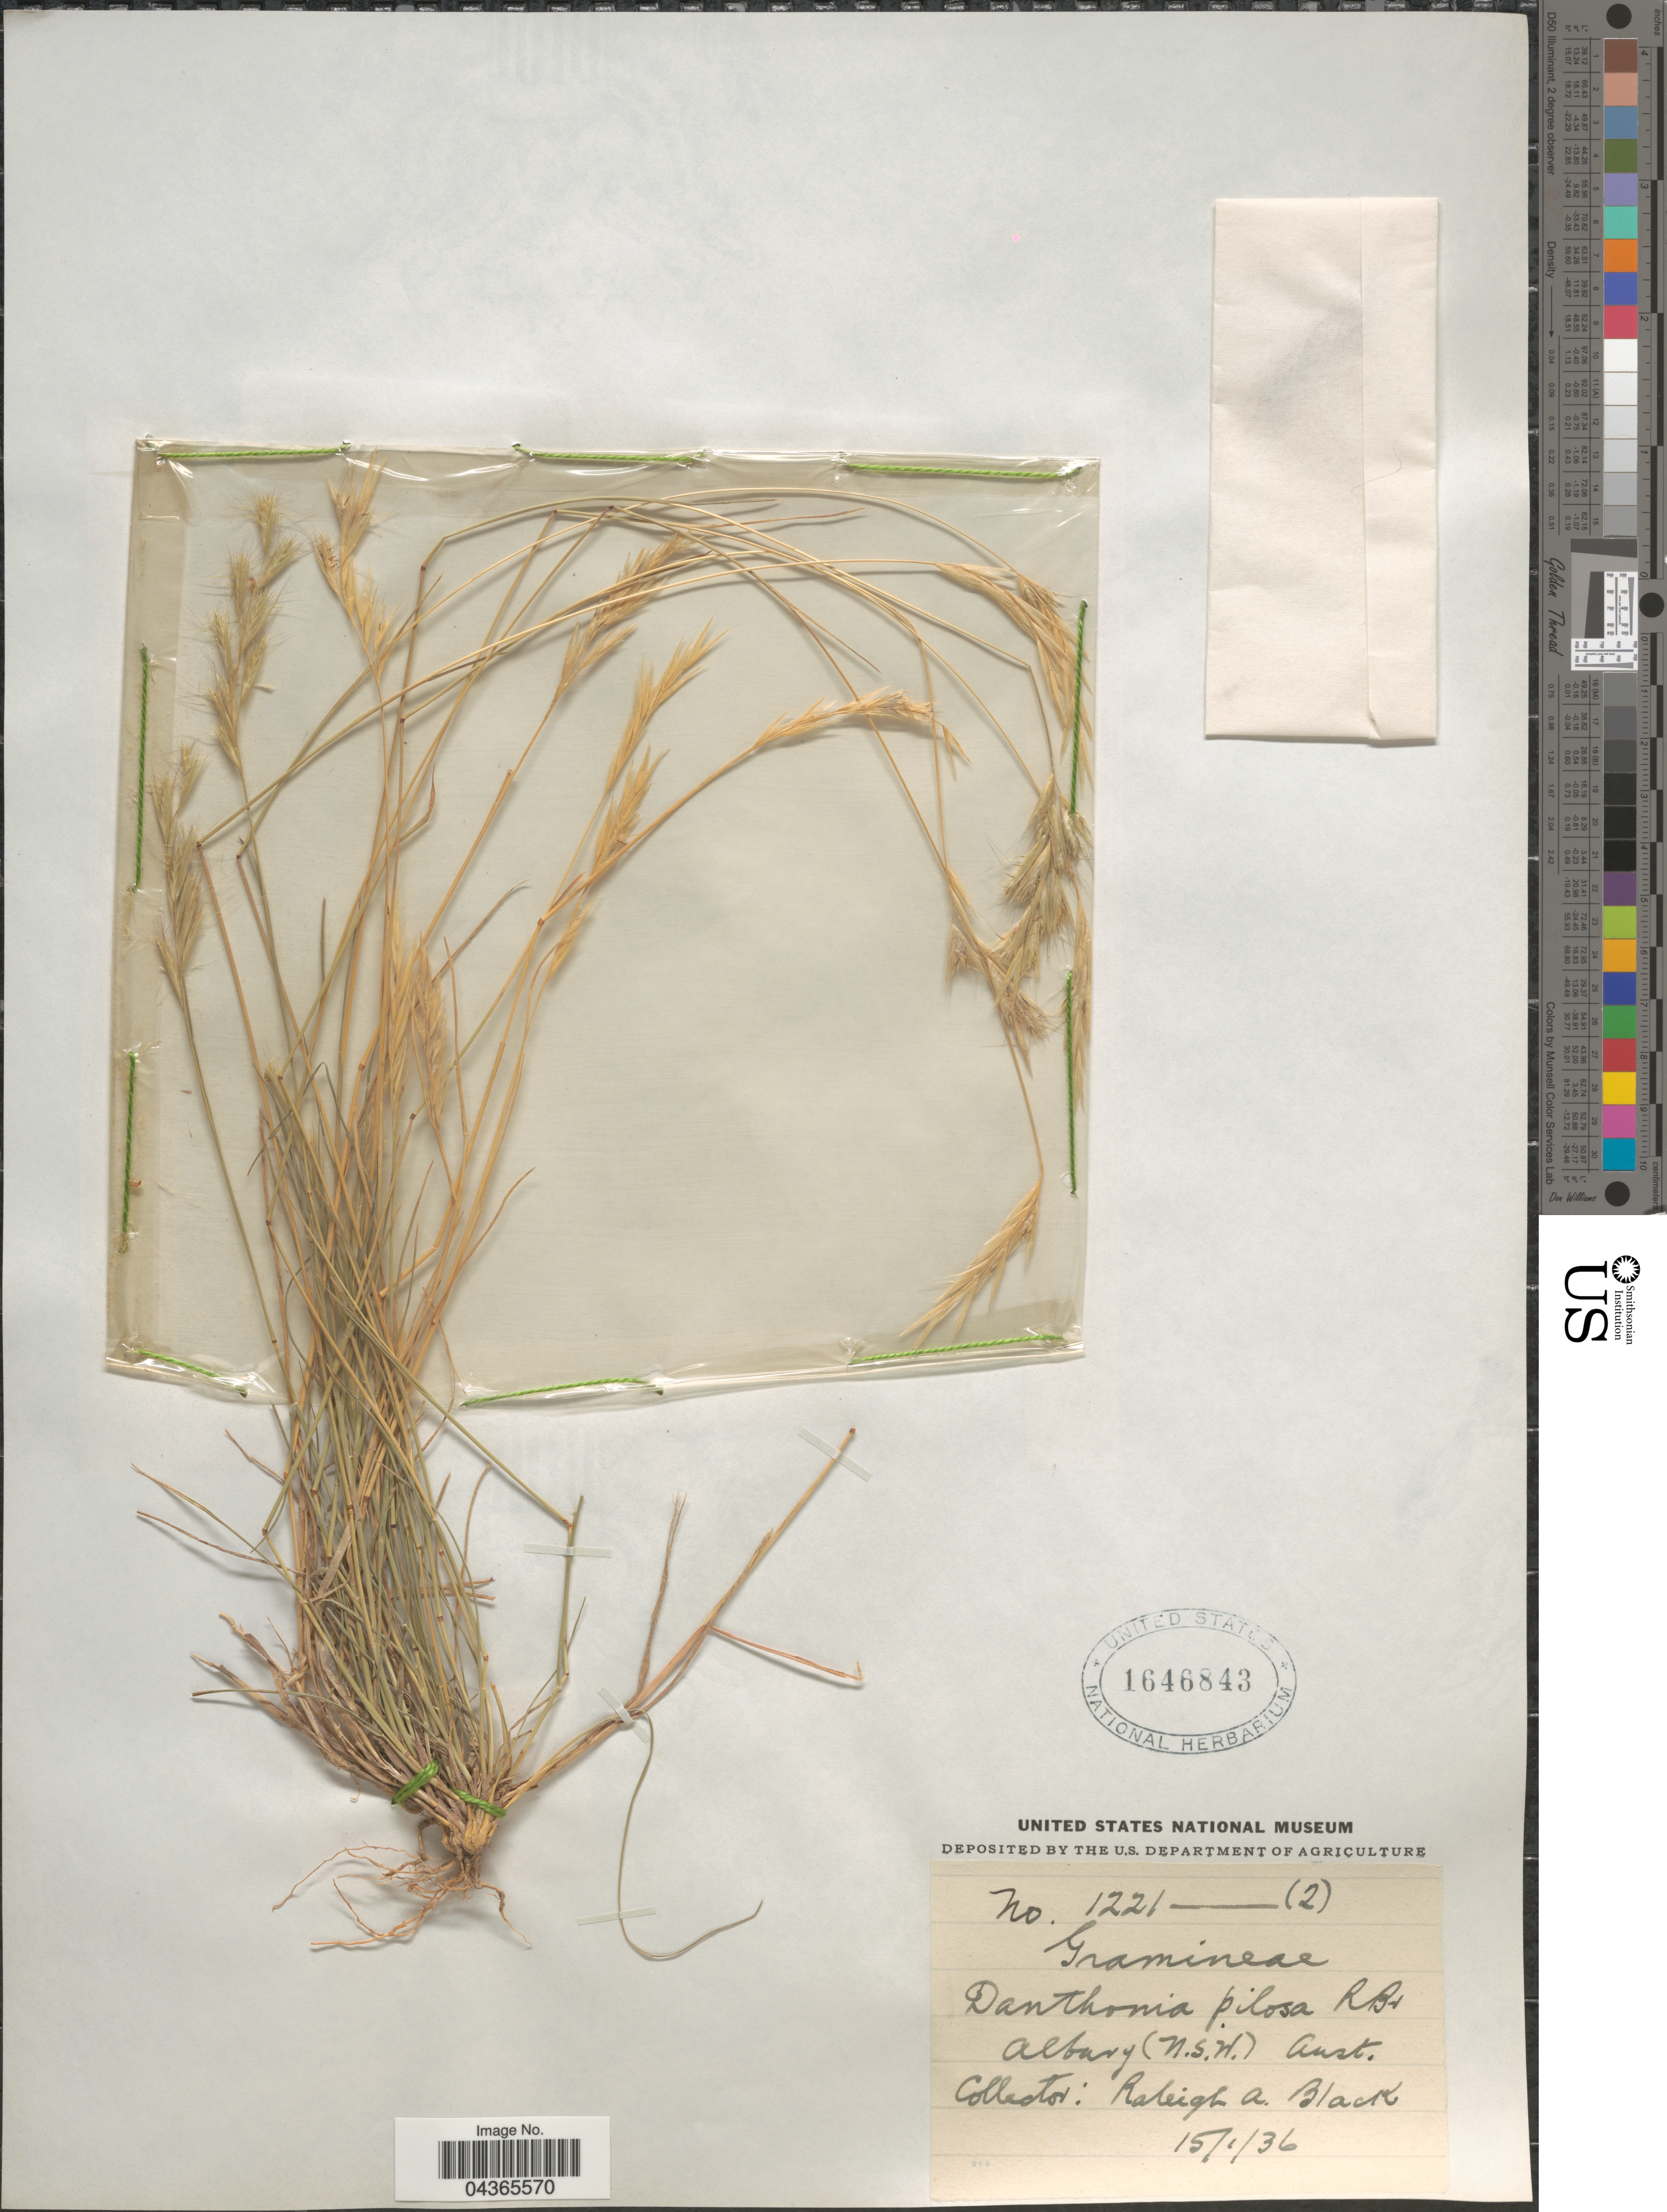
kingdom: Plantae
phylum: Tracheophyta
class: Liliopsida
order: Poales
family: Poaceae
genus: Rytidosperma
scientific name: Rytidosperma pilosum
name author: (R. Br.) Connor & Edgar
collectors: R. A. Black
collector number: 1221-(2)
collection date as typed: Transcribed d/m/y: 15/1/36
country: Australia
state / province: New South Wales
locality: Albury.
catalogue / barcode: US 1646843